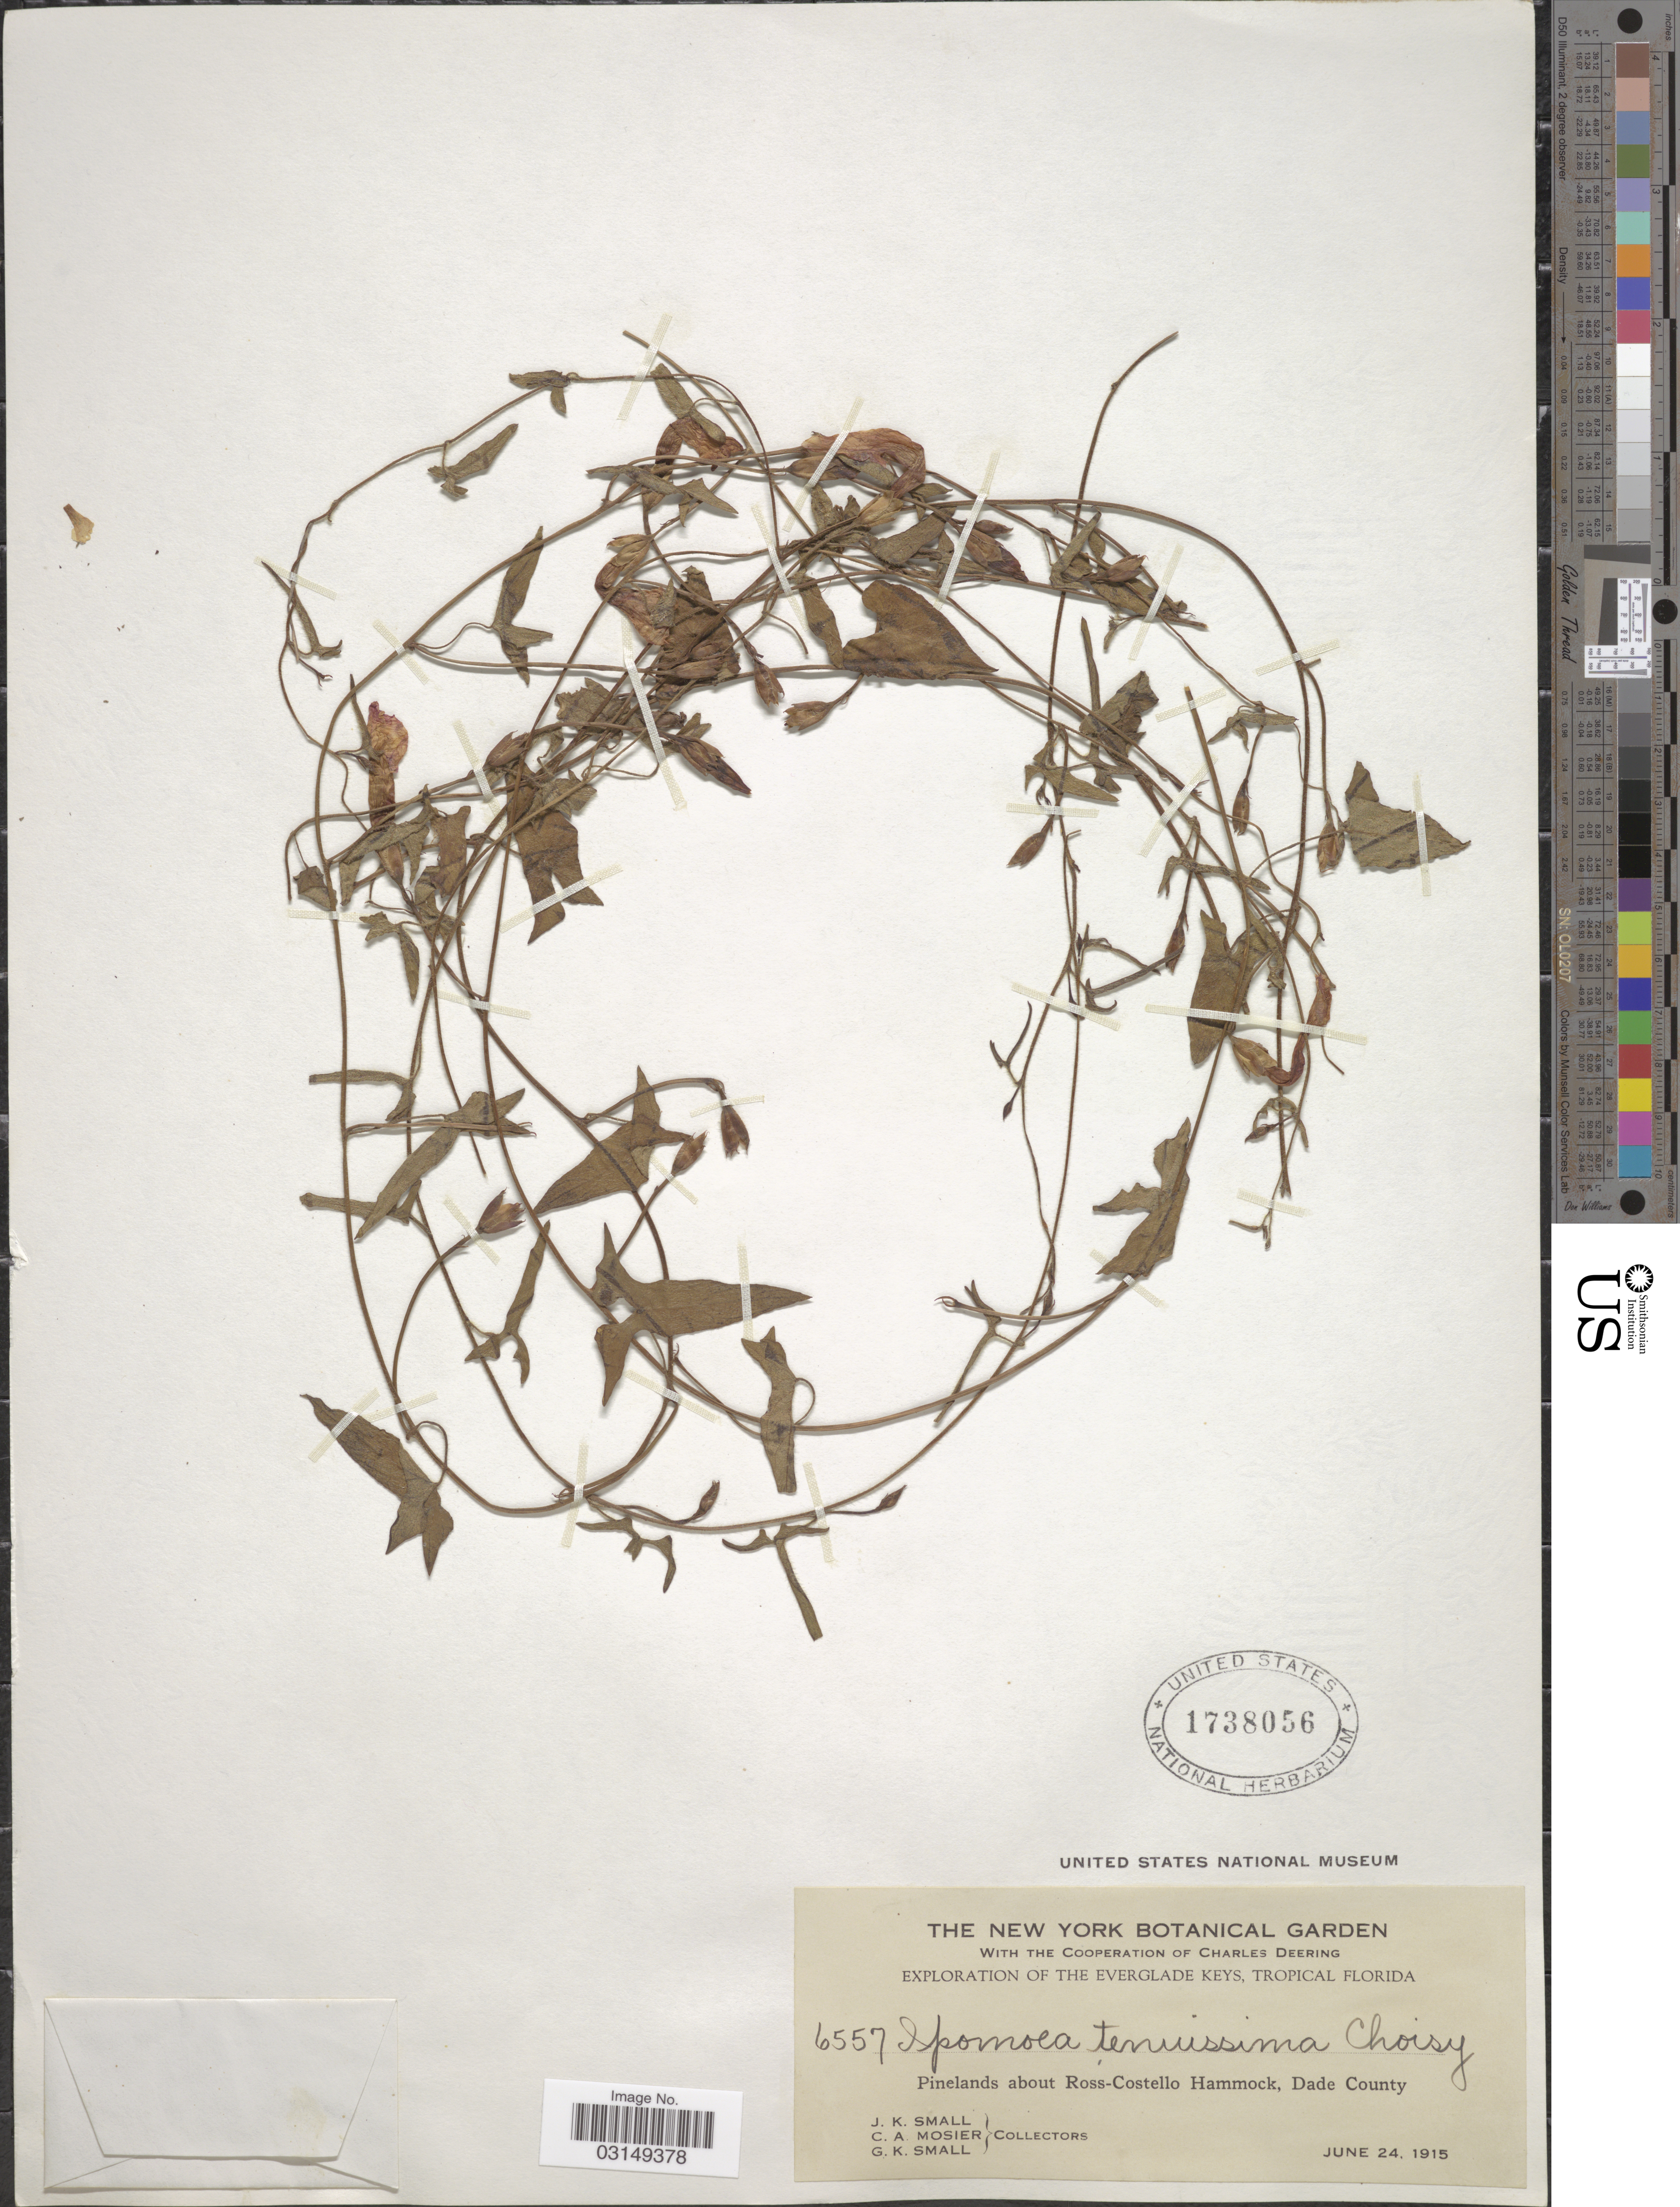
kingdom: Plantae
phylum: Tracheophyta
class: Magnoliopsida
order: Solanales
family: Convolvulaceae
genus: Ipomoea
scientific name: Ipomoea tenuissima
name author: Choisy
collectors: J. K. Small, C. A. Mosier & G. K. Small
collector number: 6557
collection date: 1915-06-24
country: United States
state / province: Florida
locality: The Everglade Keys, Tropical Florida. Pinelands about Ross-Costello Hammock, Dade County.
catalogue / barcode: US 1738056